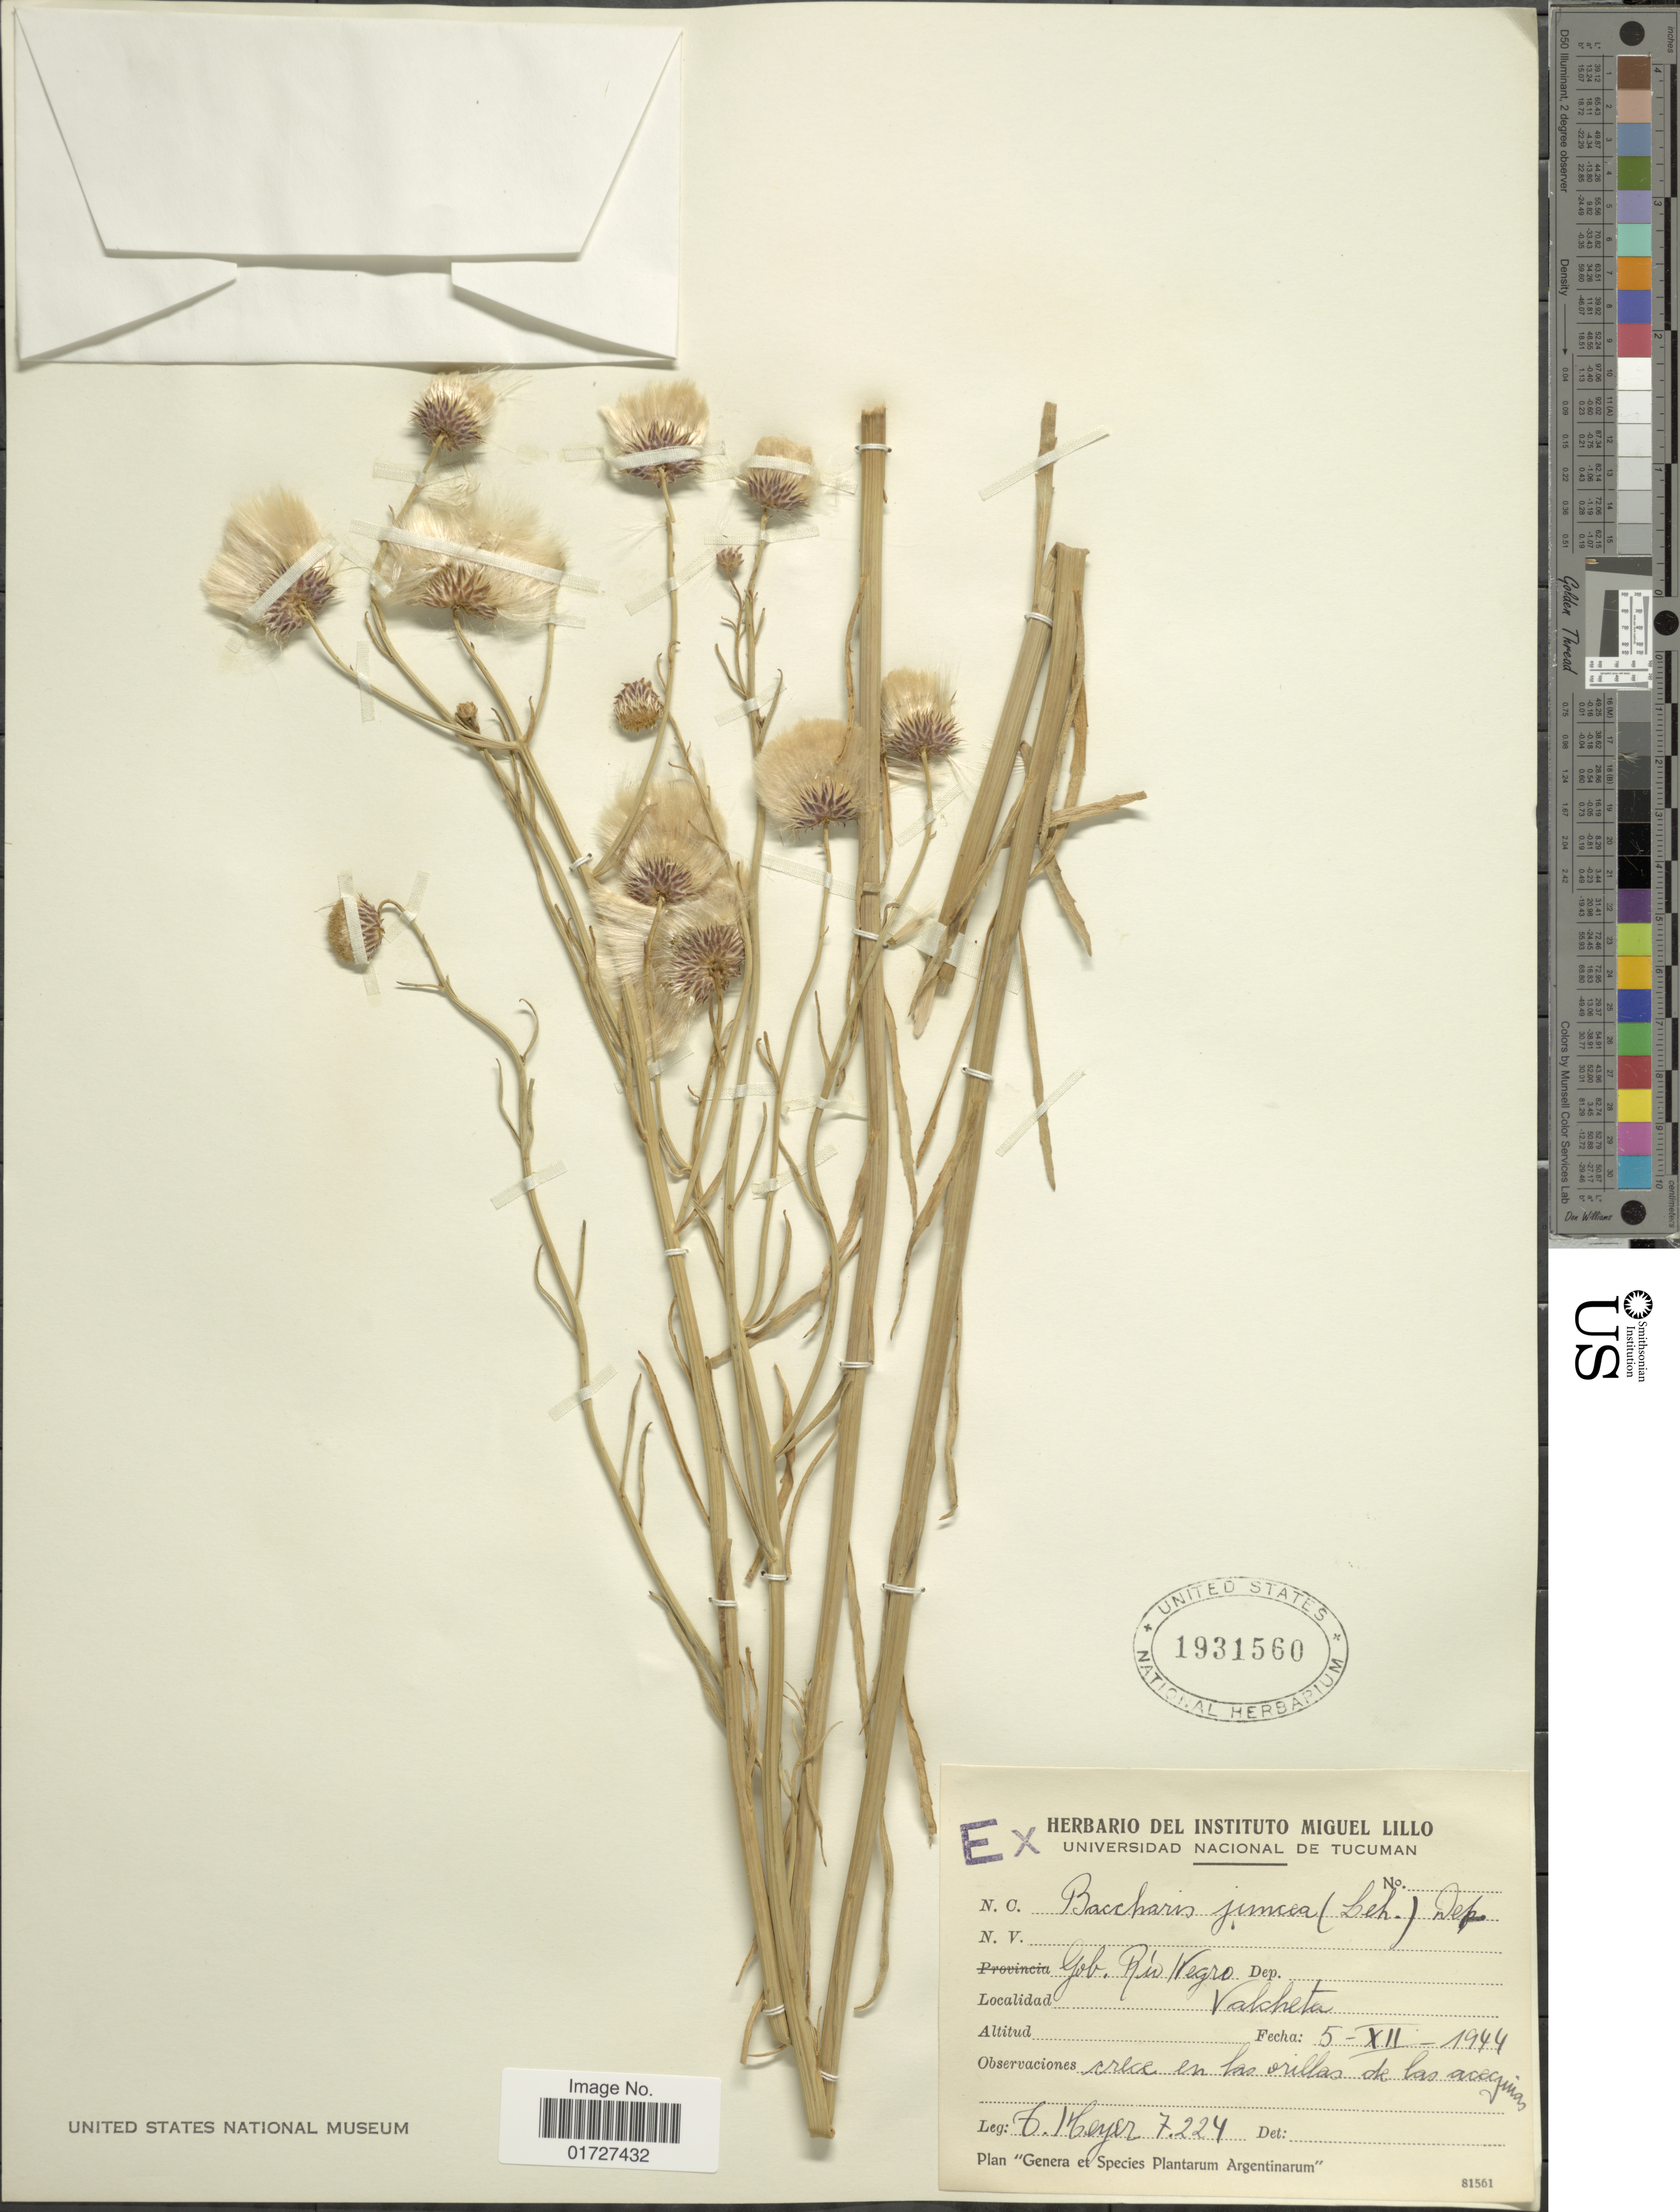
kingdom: Plantae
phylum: Tracheophyta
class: Magnoliopsida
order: Asterales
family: Asteraceae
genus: Baccharis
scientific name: Baccharis juncea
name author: (Lehm.) Desf.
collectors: C. A. Meyer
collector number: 7224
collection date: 1944-12-05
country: Argentina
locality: Valcheta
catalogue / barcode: US 1931560